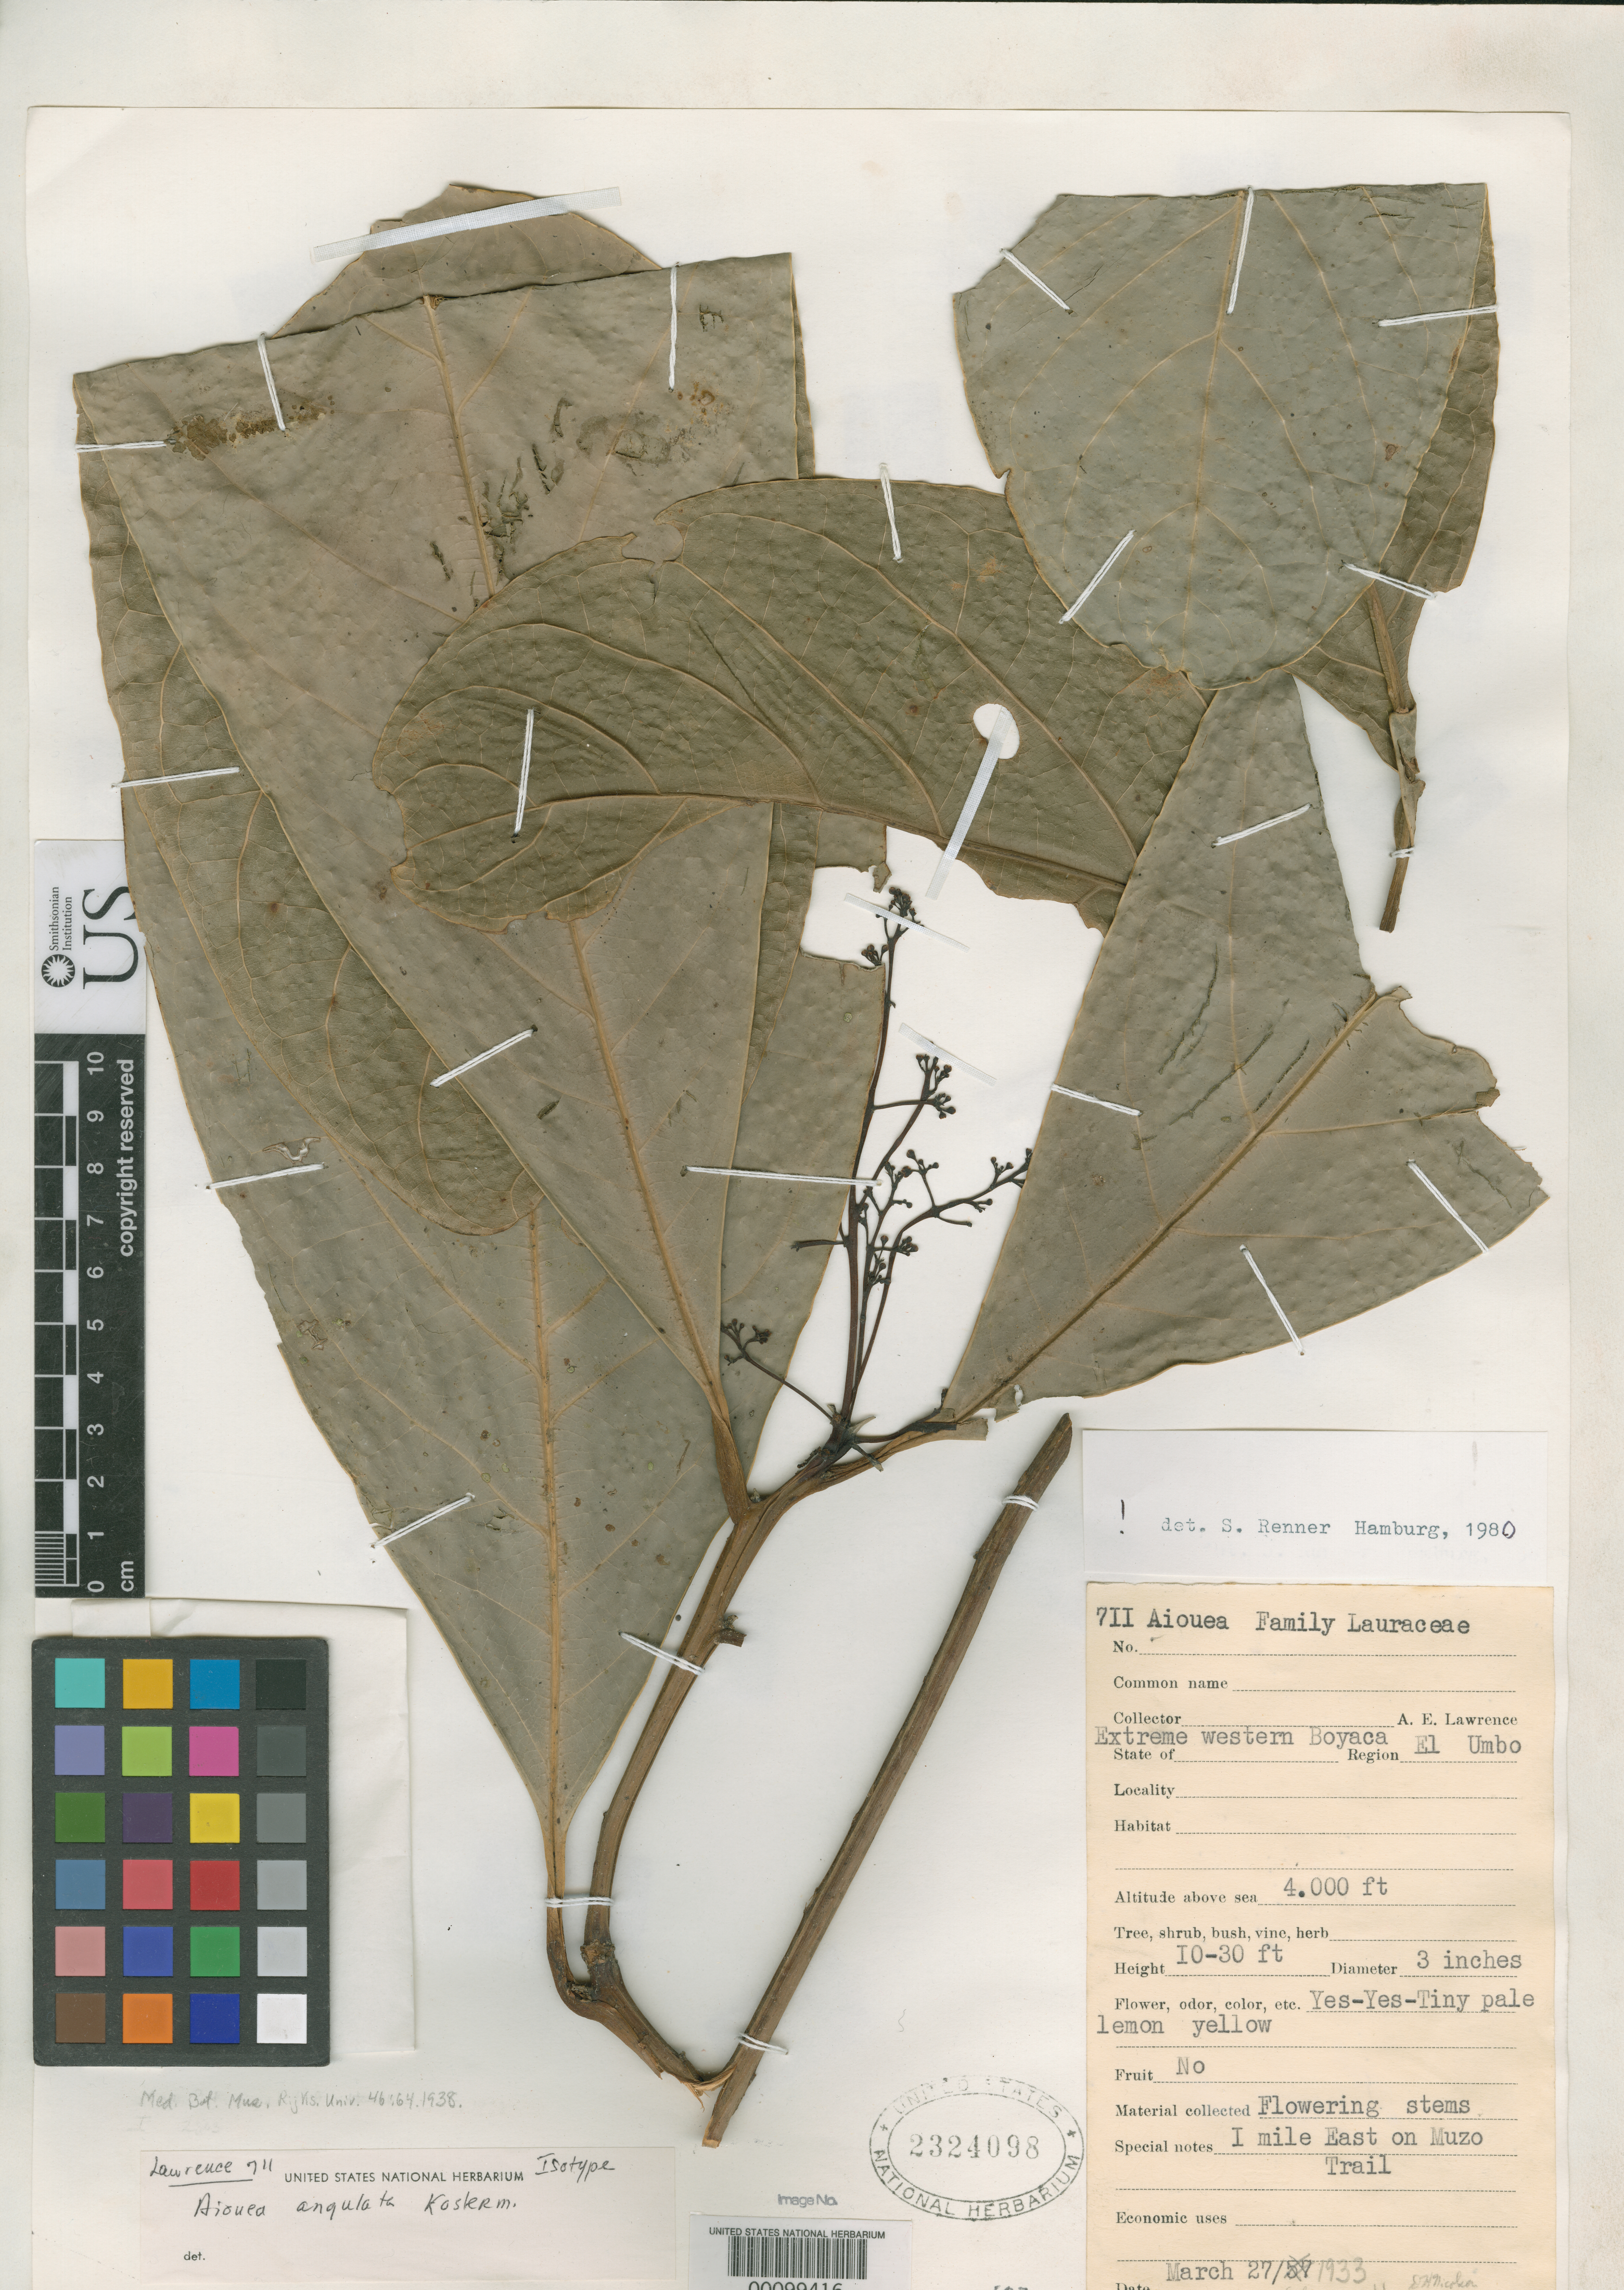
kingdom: Plantae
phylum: Tracheophyta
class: Magnoliopsida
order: Laurales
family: Lauraceae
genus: Aiouea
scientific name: Aiouea angulata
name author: Kosterm.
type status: Isotype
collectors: A. Lawrance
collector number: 711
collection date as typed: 27 Mar 1933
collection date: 1933-03-27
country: Colombia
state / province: Boyacá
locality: El Umbo.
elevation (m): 1300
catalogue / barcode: US 2324098